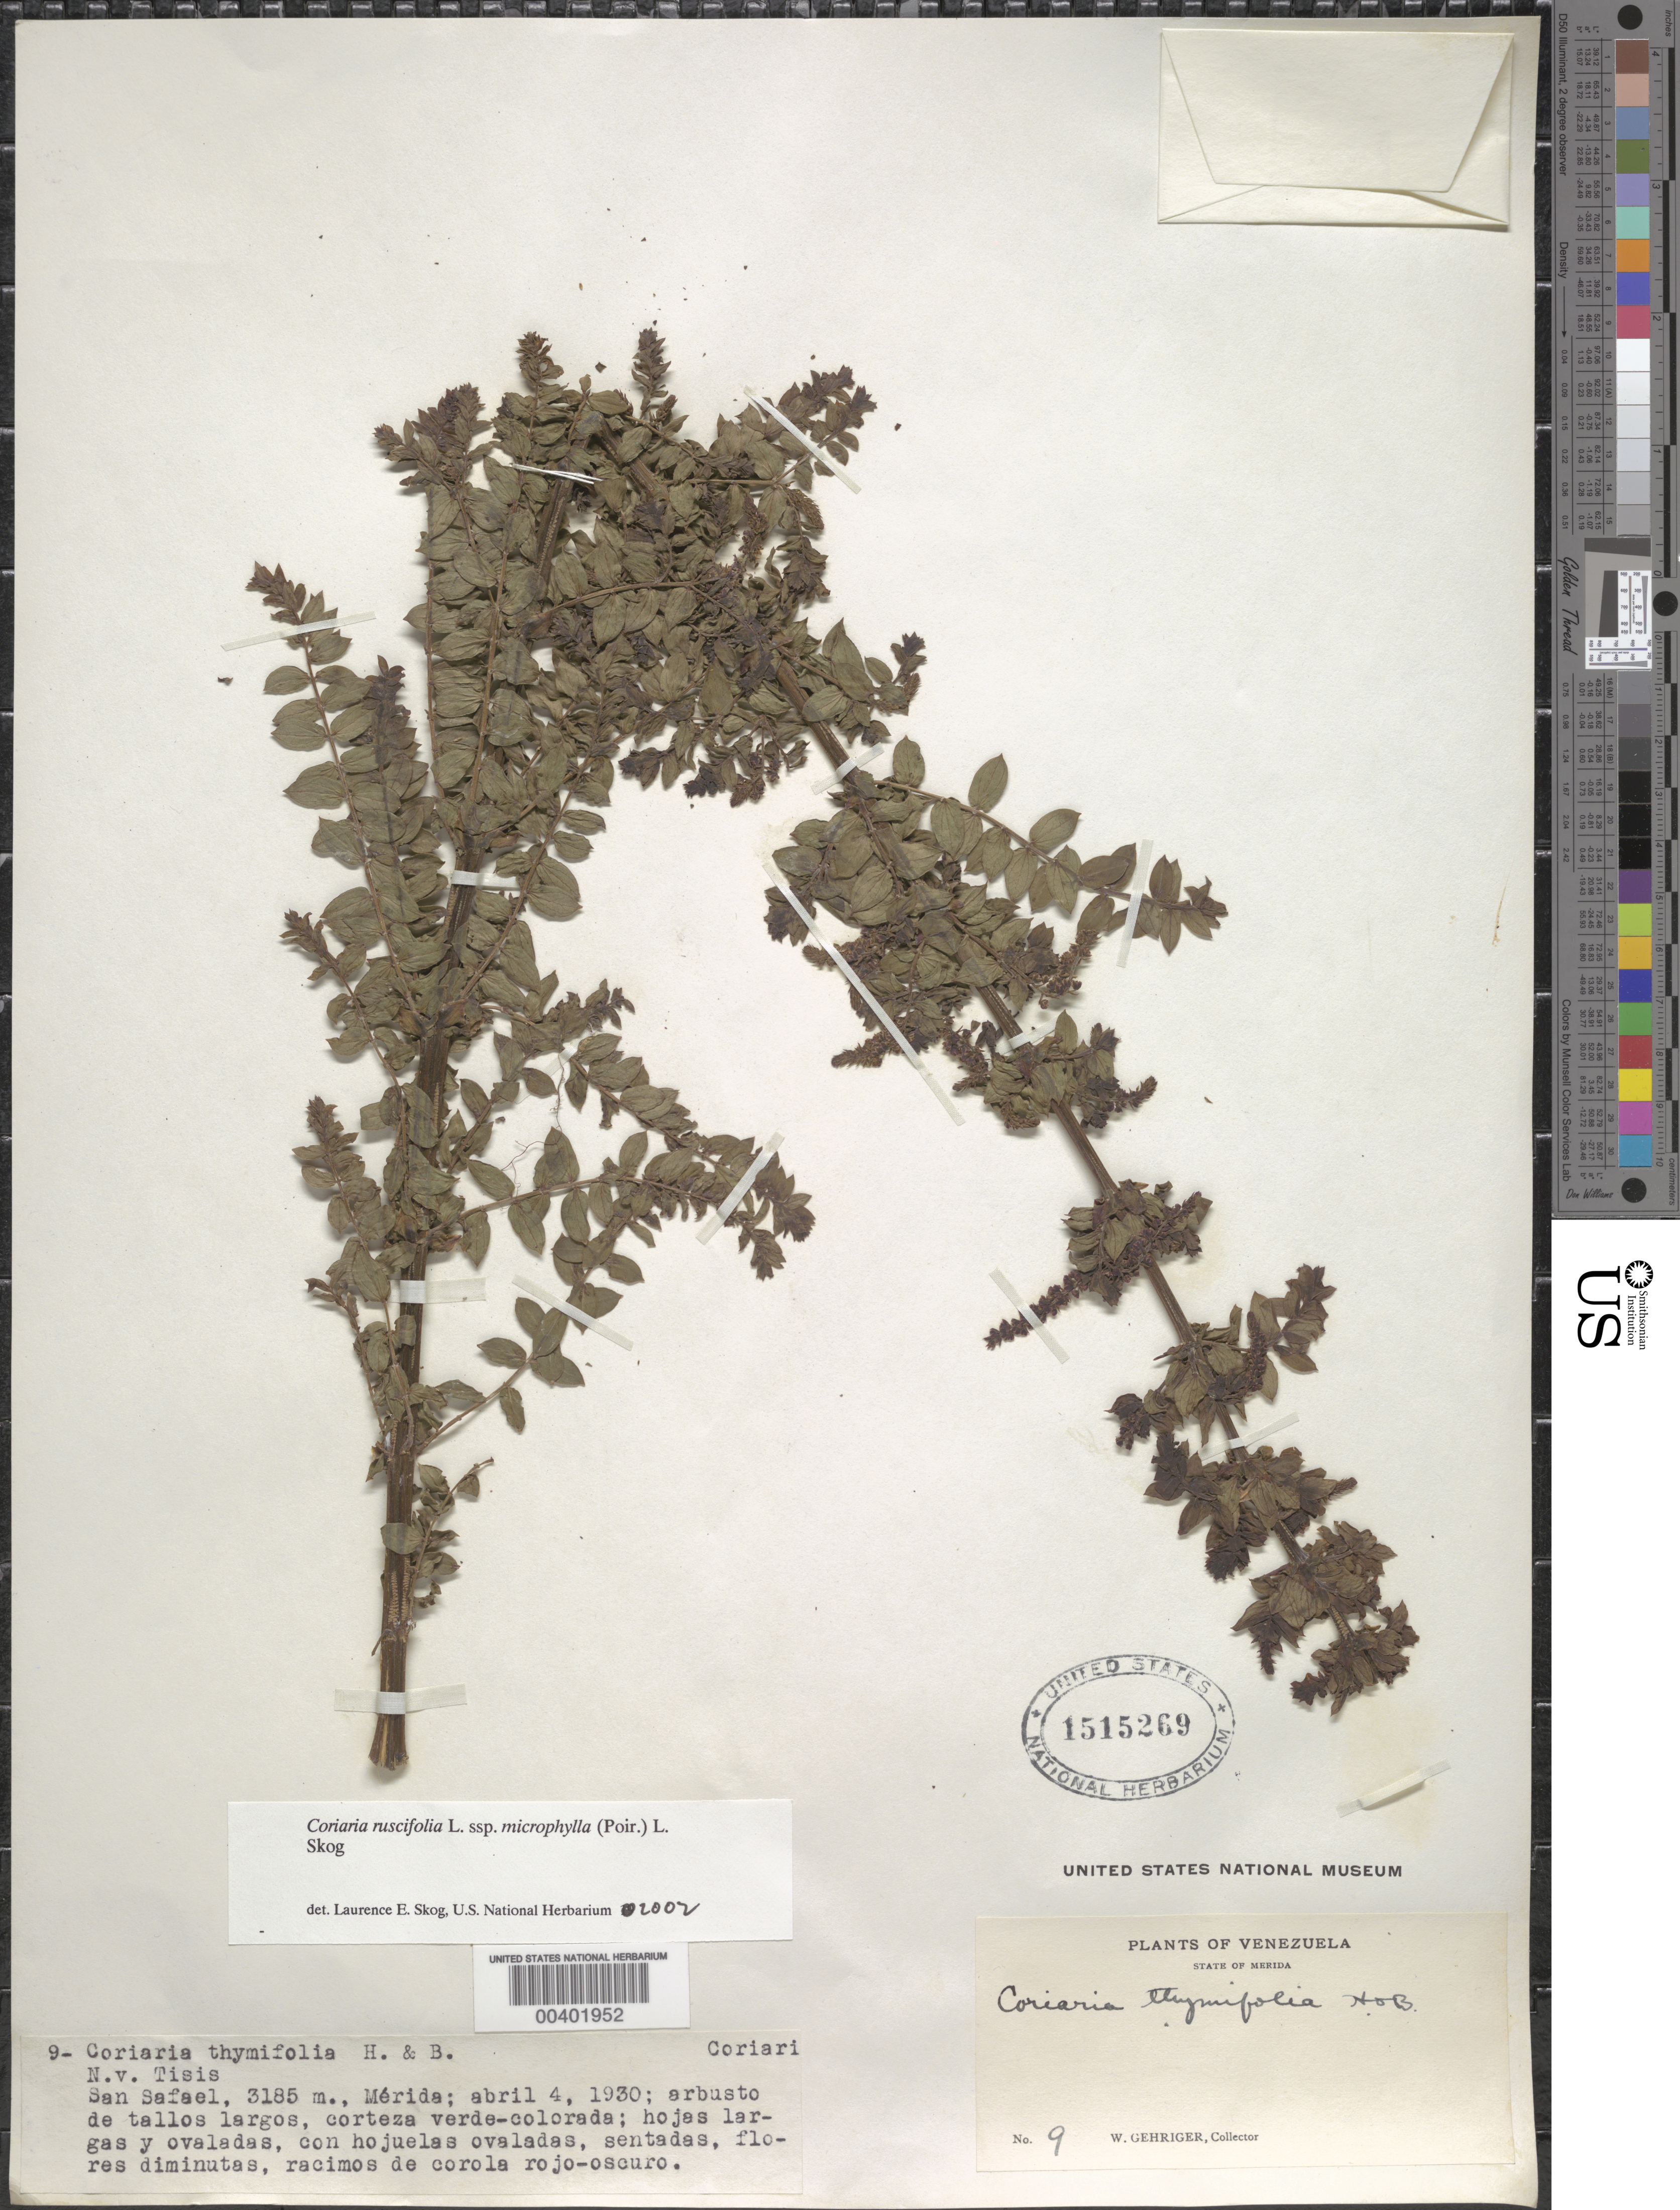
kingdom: Plantae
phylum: Tracheophyta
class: Magnoliopsida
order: Cucurbitales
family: Coriariaceae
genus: Coriaria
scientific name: Coriaria ruscifolia subsp. microphylla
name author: (Poir.) L.E. Skog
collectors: W. Gehriger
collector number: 9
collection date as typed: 04 Apr 1930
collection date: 1930-04-04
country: Venezuela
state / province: Mérida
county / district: Rangel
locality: San Rafael San Rafael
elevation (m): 3185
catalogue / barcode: US 1515269